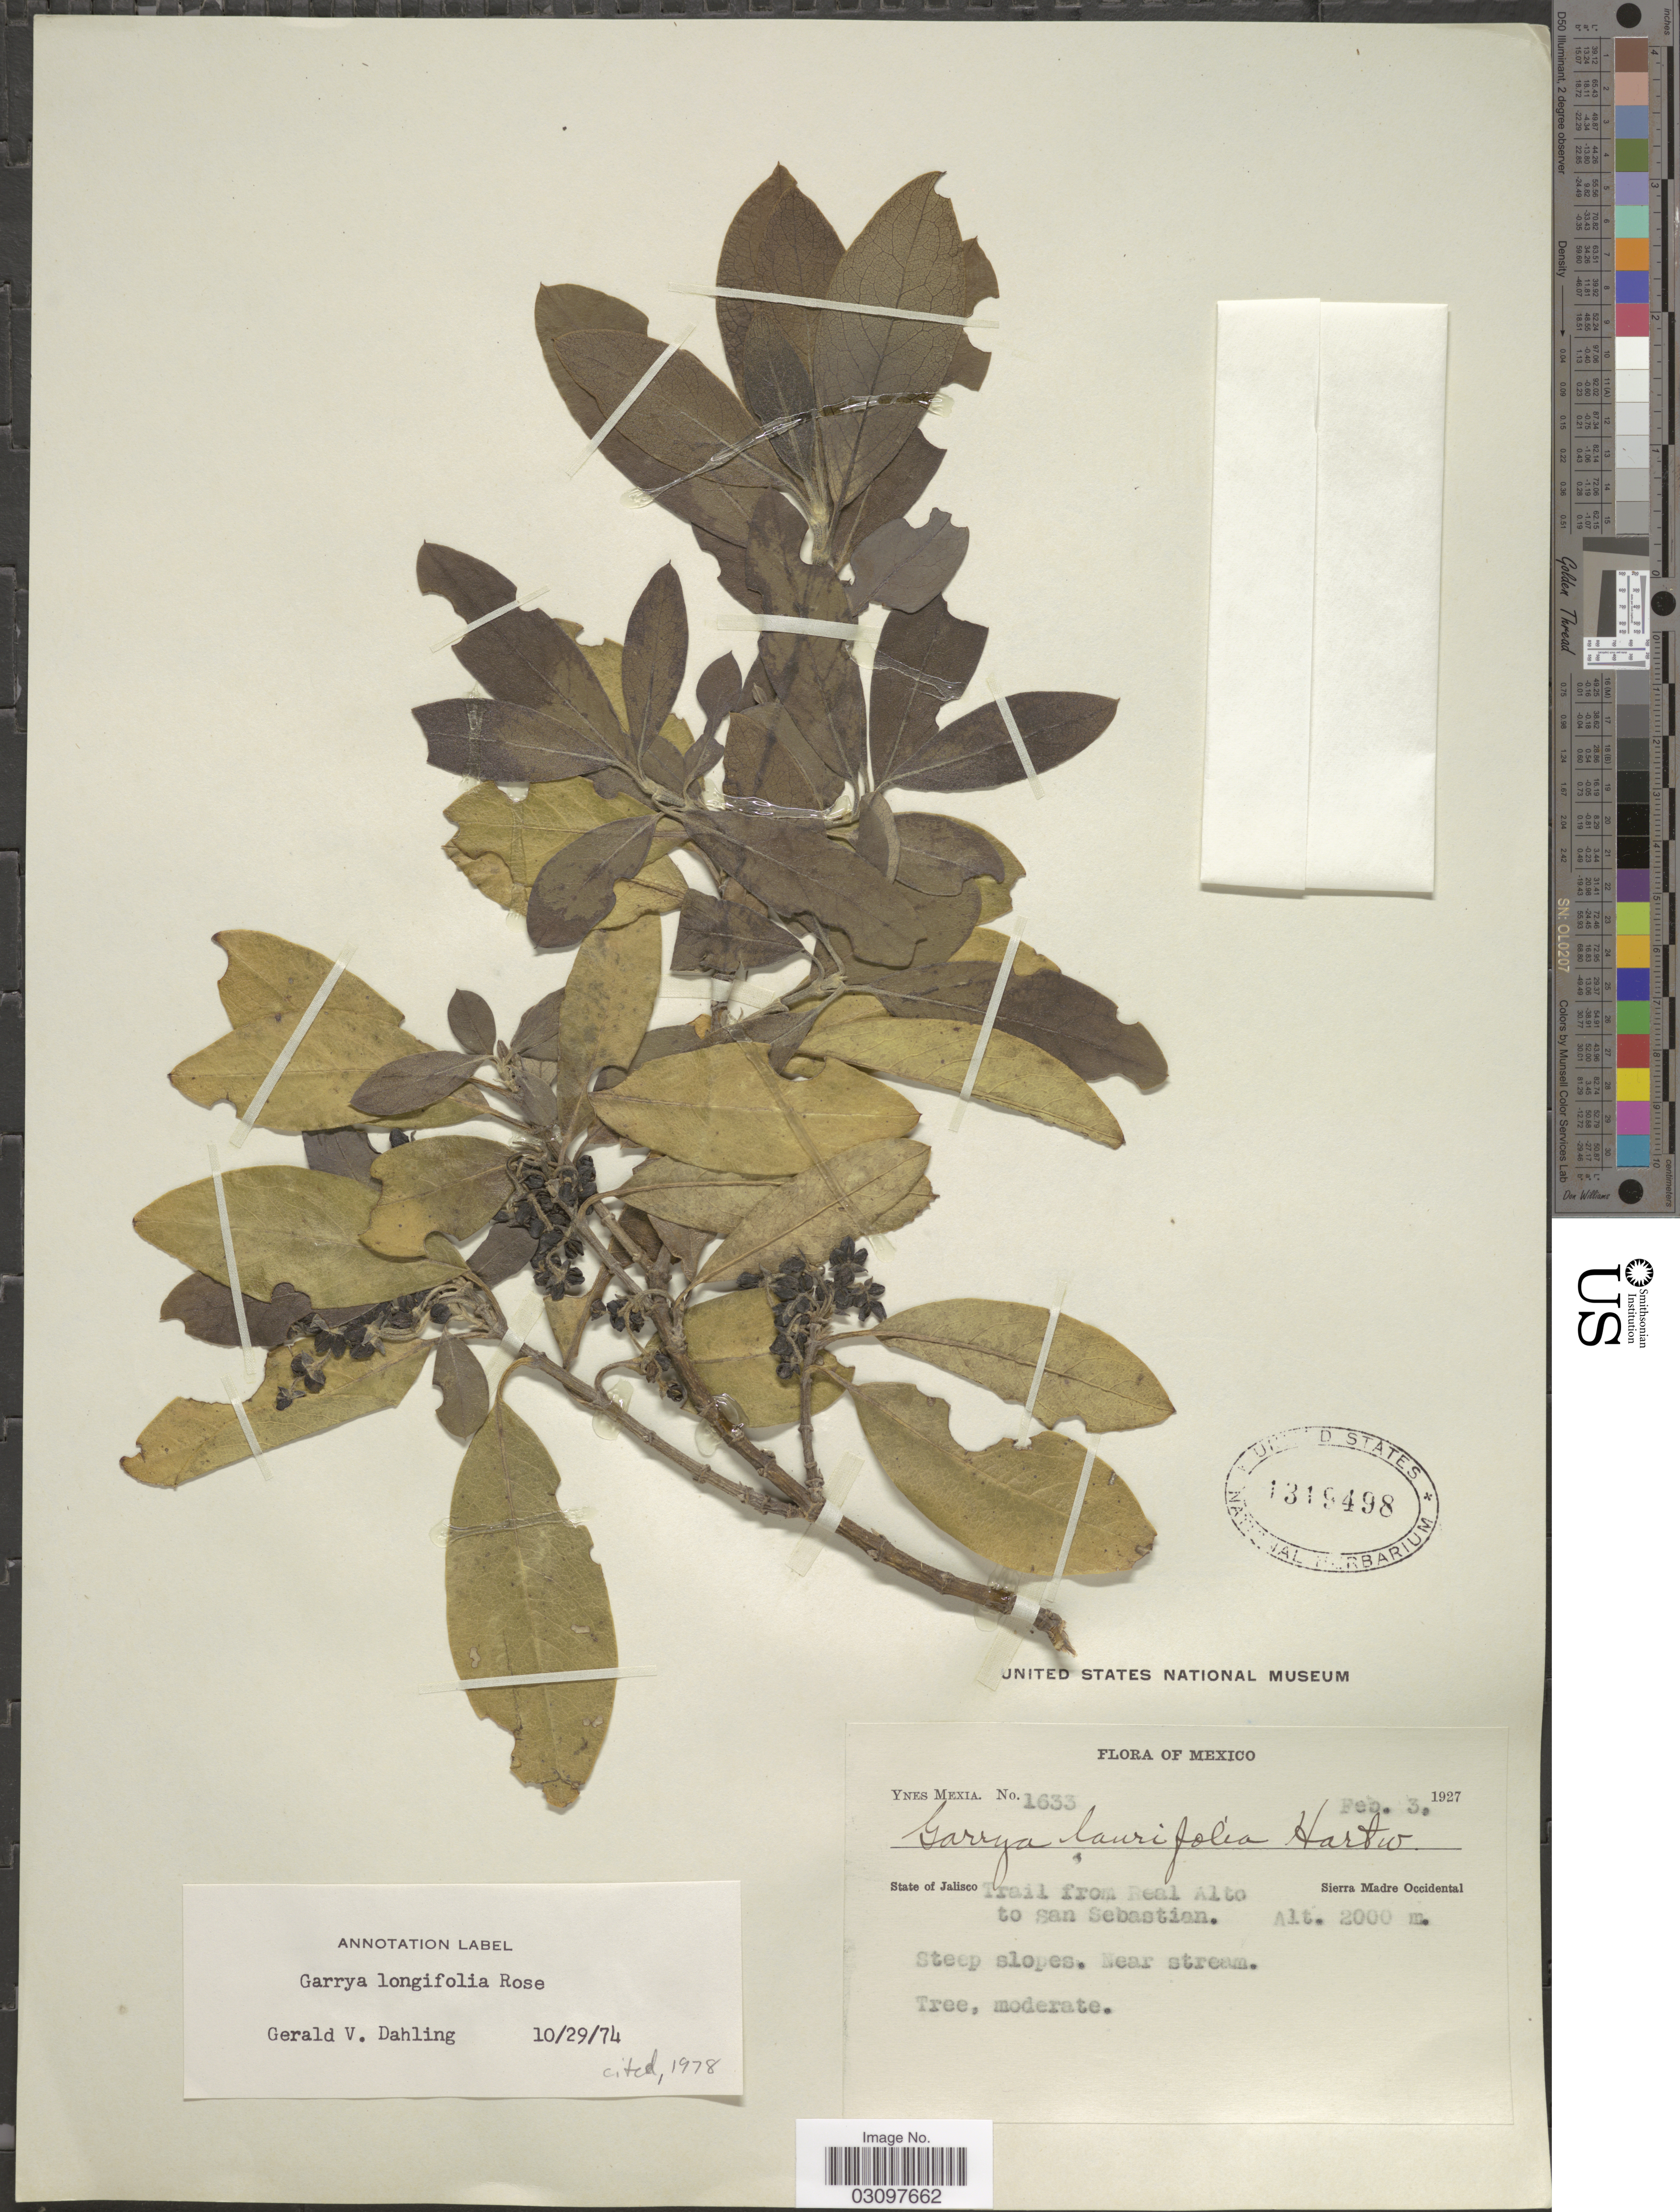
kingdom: Plantae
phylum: Tracheophyta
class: Magnoliopsida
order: Garryales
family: Garryaceae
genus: Garrya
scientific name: Garrya longifolia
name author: Rose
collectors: Y. Mexia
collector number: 1633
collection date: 1927-02-03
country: Mexico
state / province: Jalisco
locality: Trail from Real Alto to San Sebastian. Sierra Madre Occidental. Steep slopes. Near stream.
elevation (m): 2000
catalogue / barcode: US 1319498